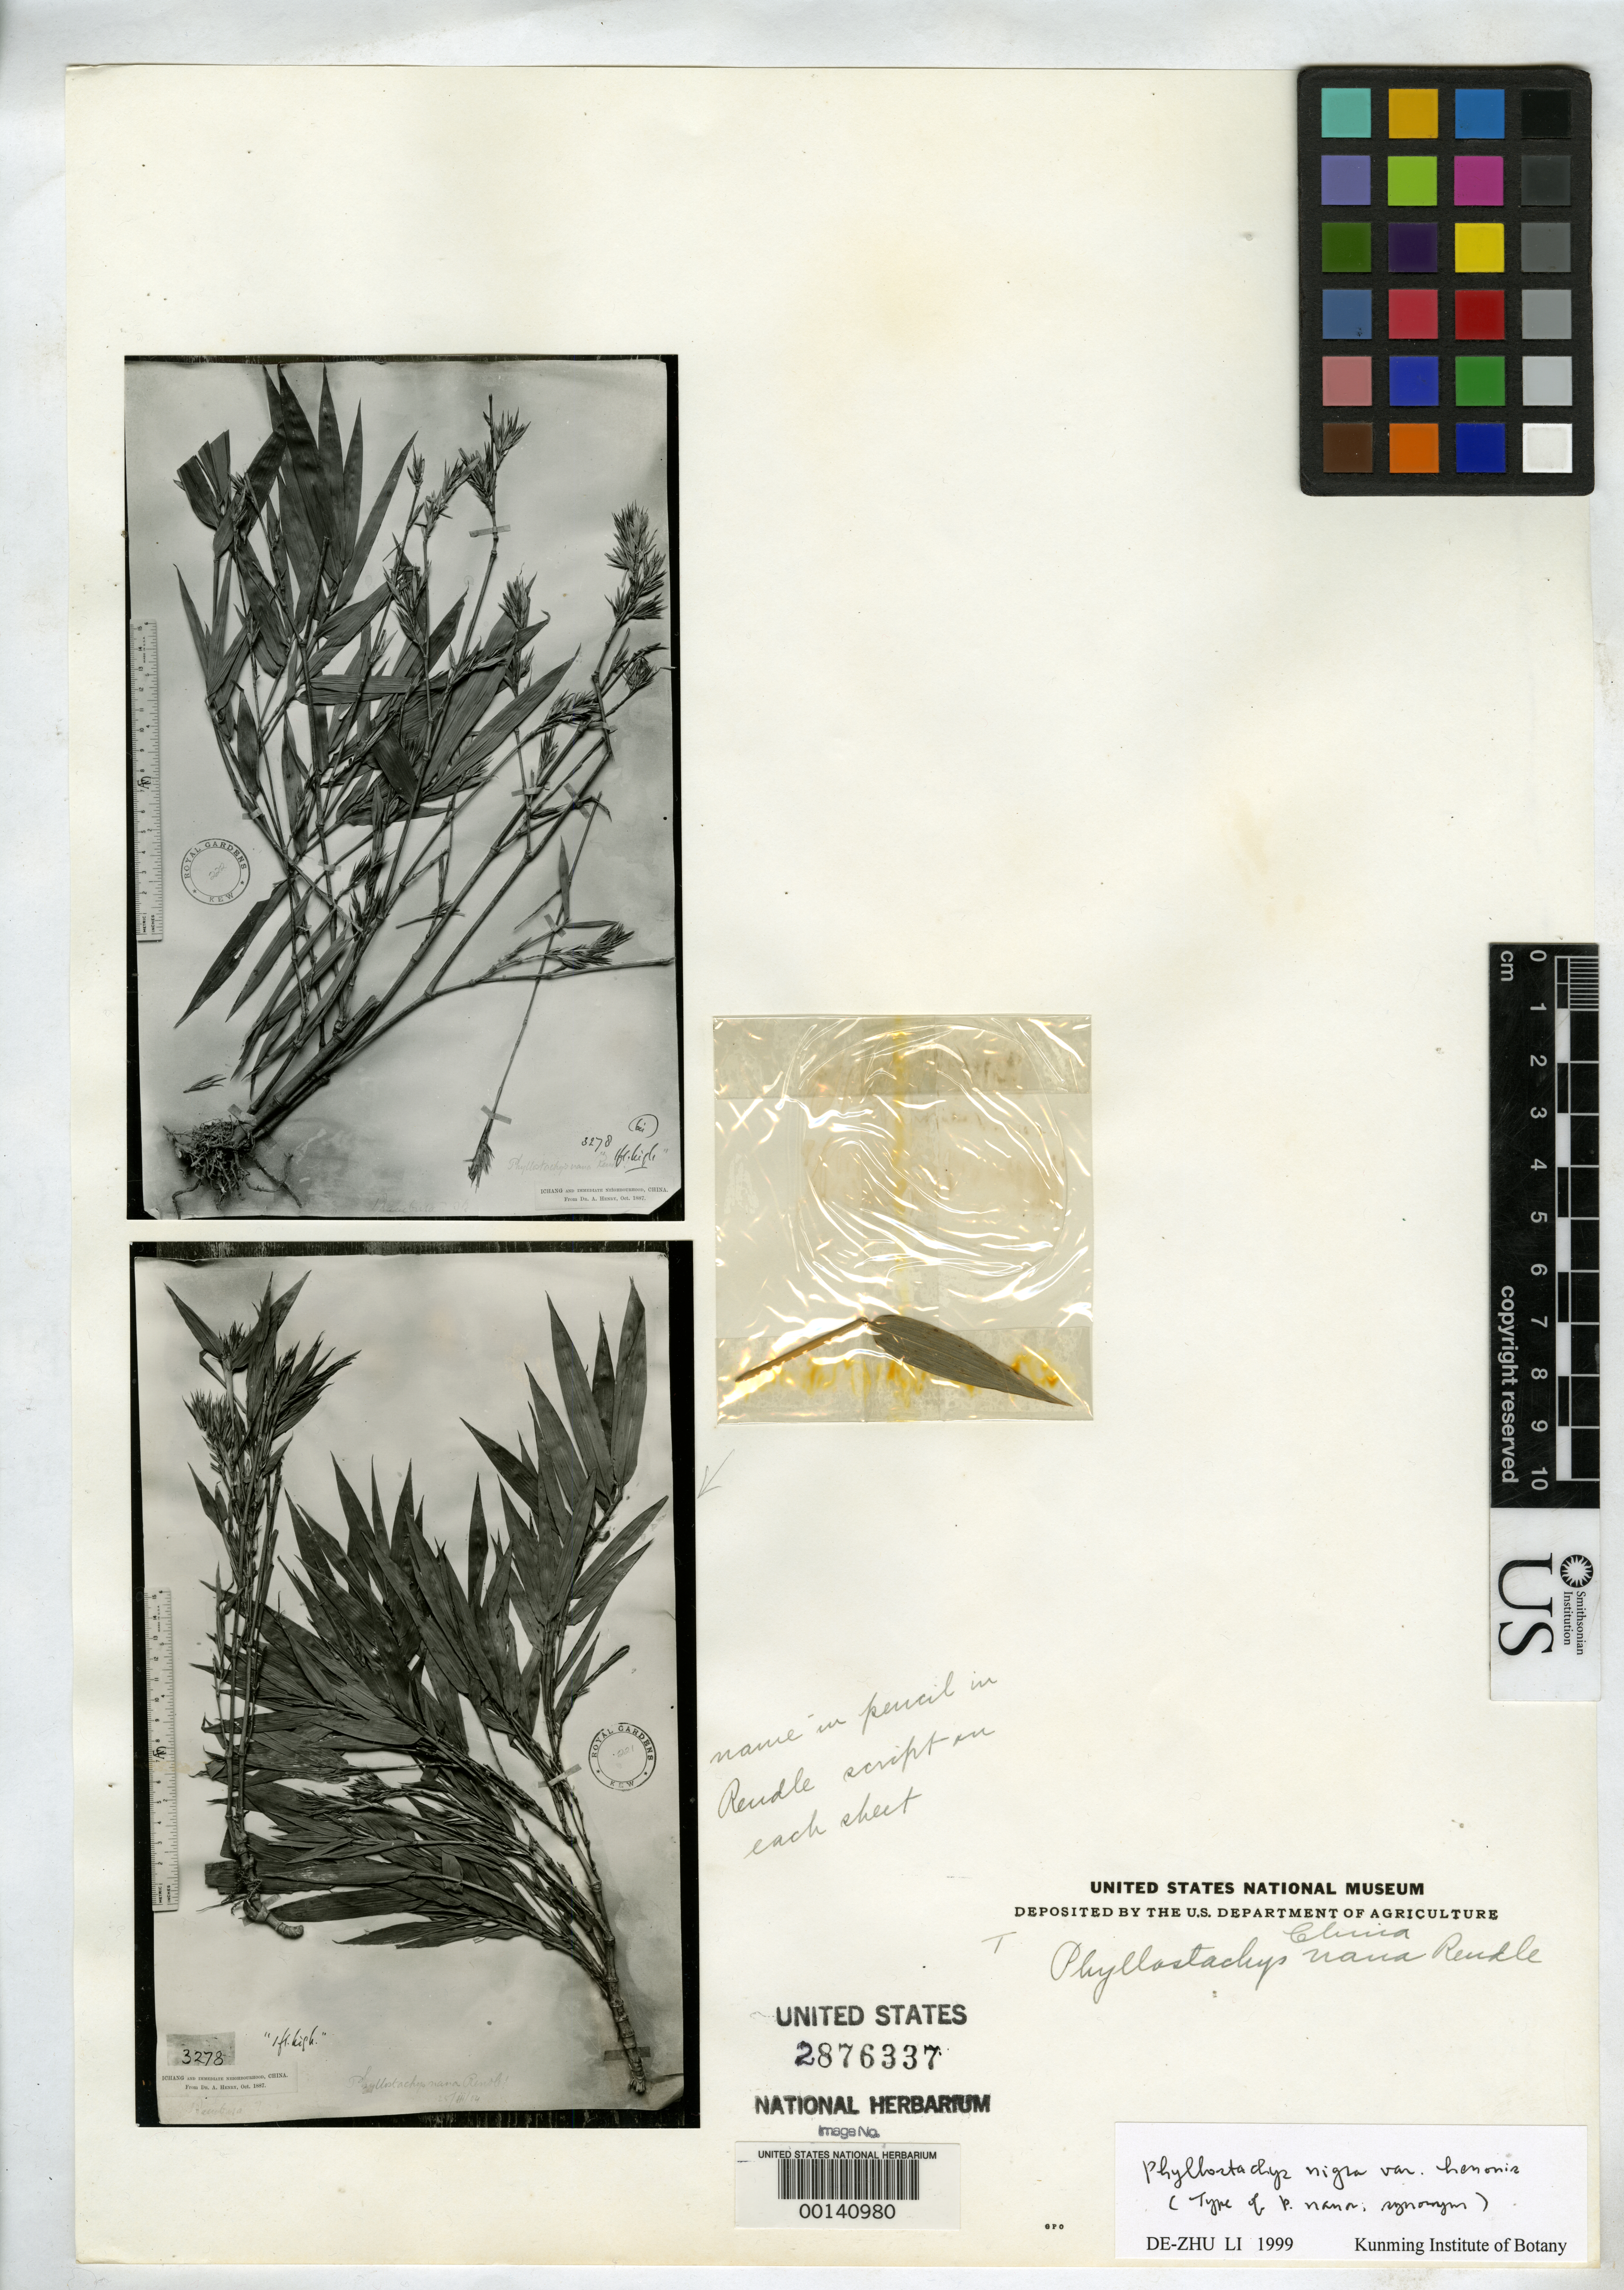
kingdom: Plantae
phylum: Tracheophyta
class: Liliopsida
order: Poales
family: Poaceae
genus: Phyllostachys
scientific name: Phyllostachys nana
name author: Rendle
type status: Type Fragment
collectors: A. Henry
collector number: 3278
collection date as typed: Oct 1887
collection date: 1887-10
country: China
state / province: Hubei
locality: Ichang.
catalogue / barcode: US 2876337